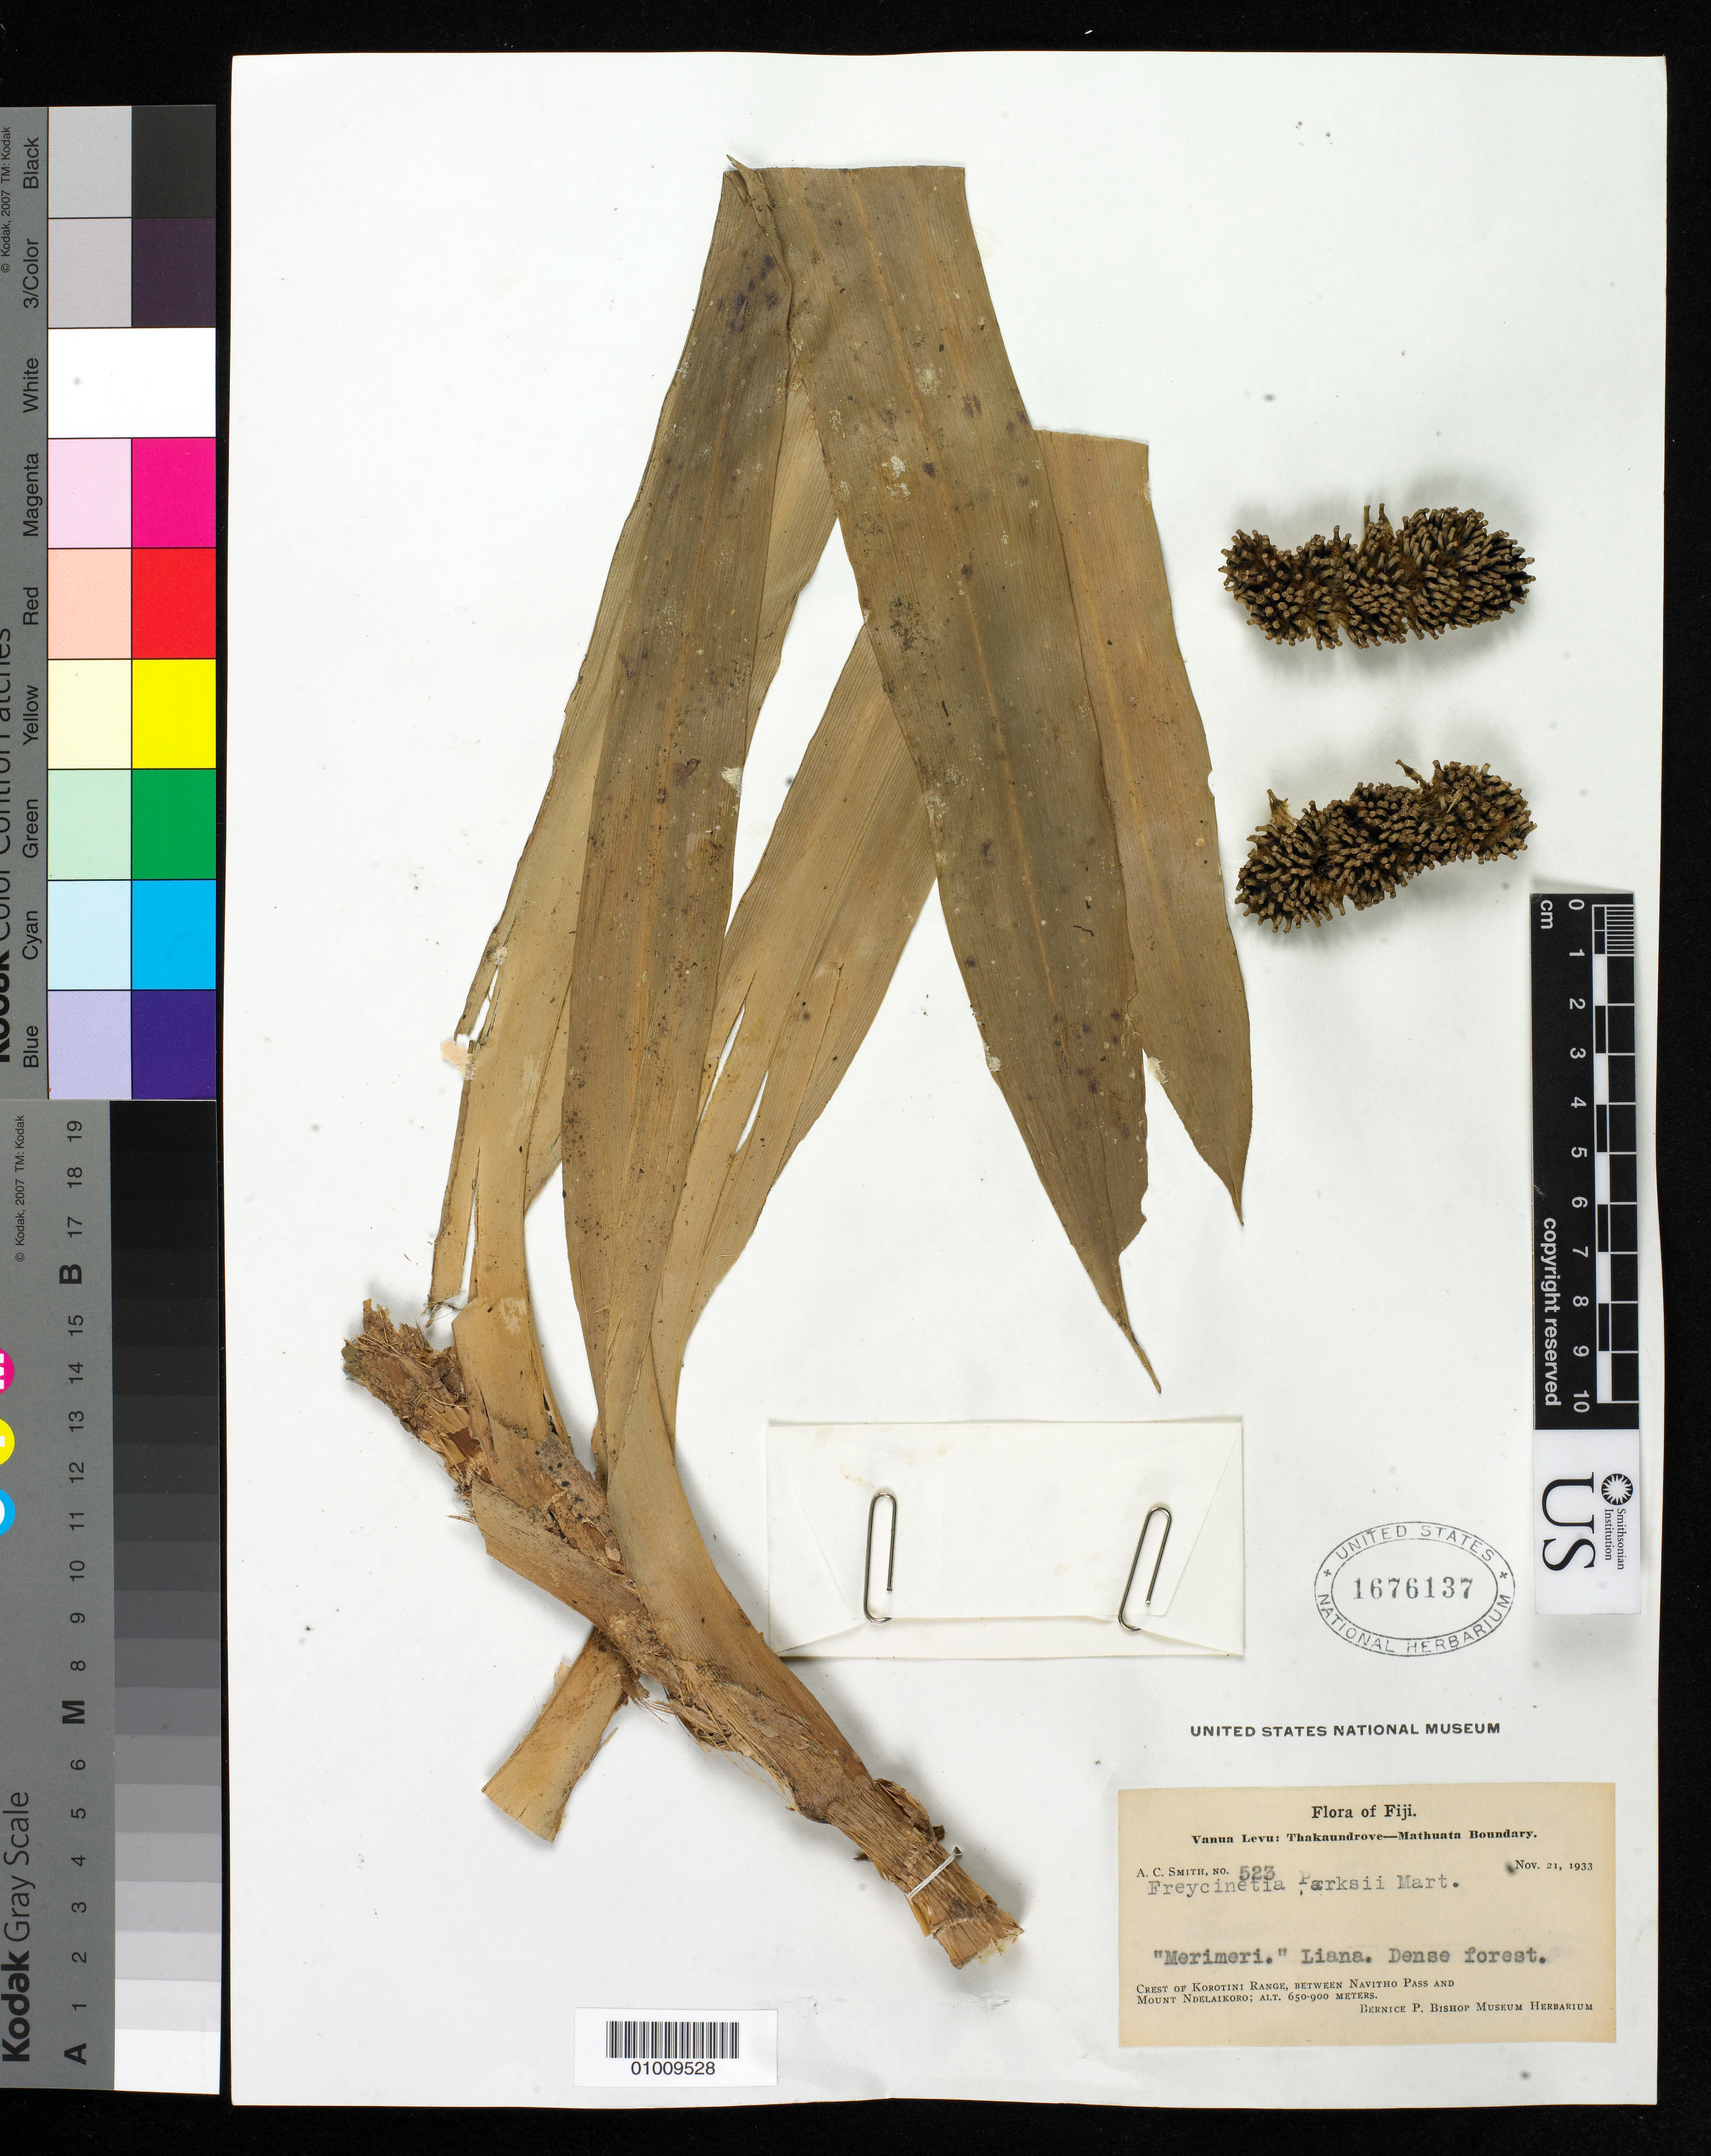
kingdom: Plantae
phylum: Tracheophyta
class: Liliopsida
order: Pandanales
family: Pandanaceae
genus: Freycinetia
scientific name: Freycinetia parksii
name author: Martelli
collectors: A. C. Smith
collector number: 523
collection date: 1933-11-21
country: Fiji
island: Vanua Levu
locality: Crest of Korotini Range, between Navitho Pass and Mount Ndelaikoro, Thakaundrove-Mathuata Boundary, Vanua Levu, Fiji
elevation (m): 650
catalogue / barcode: US 1676137